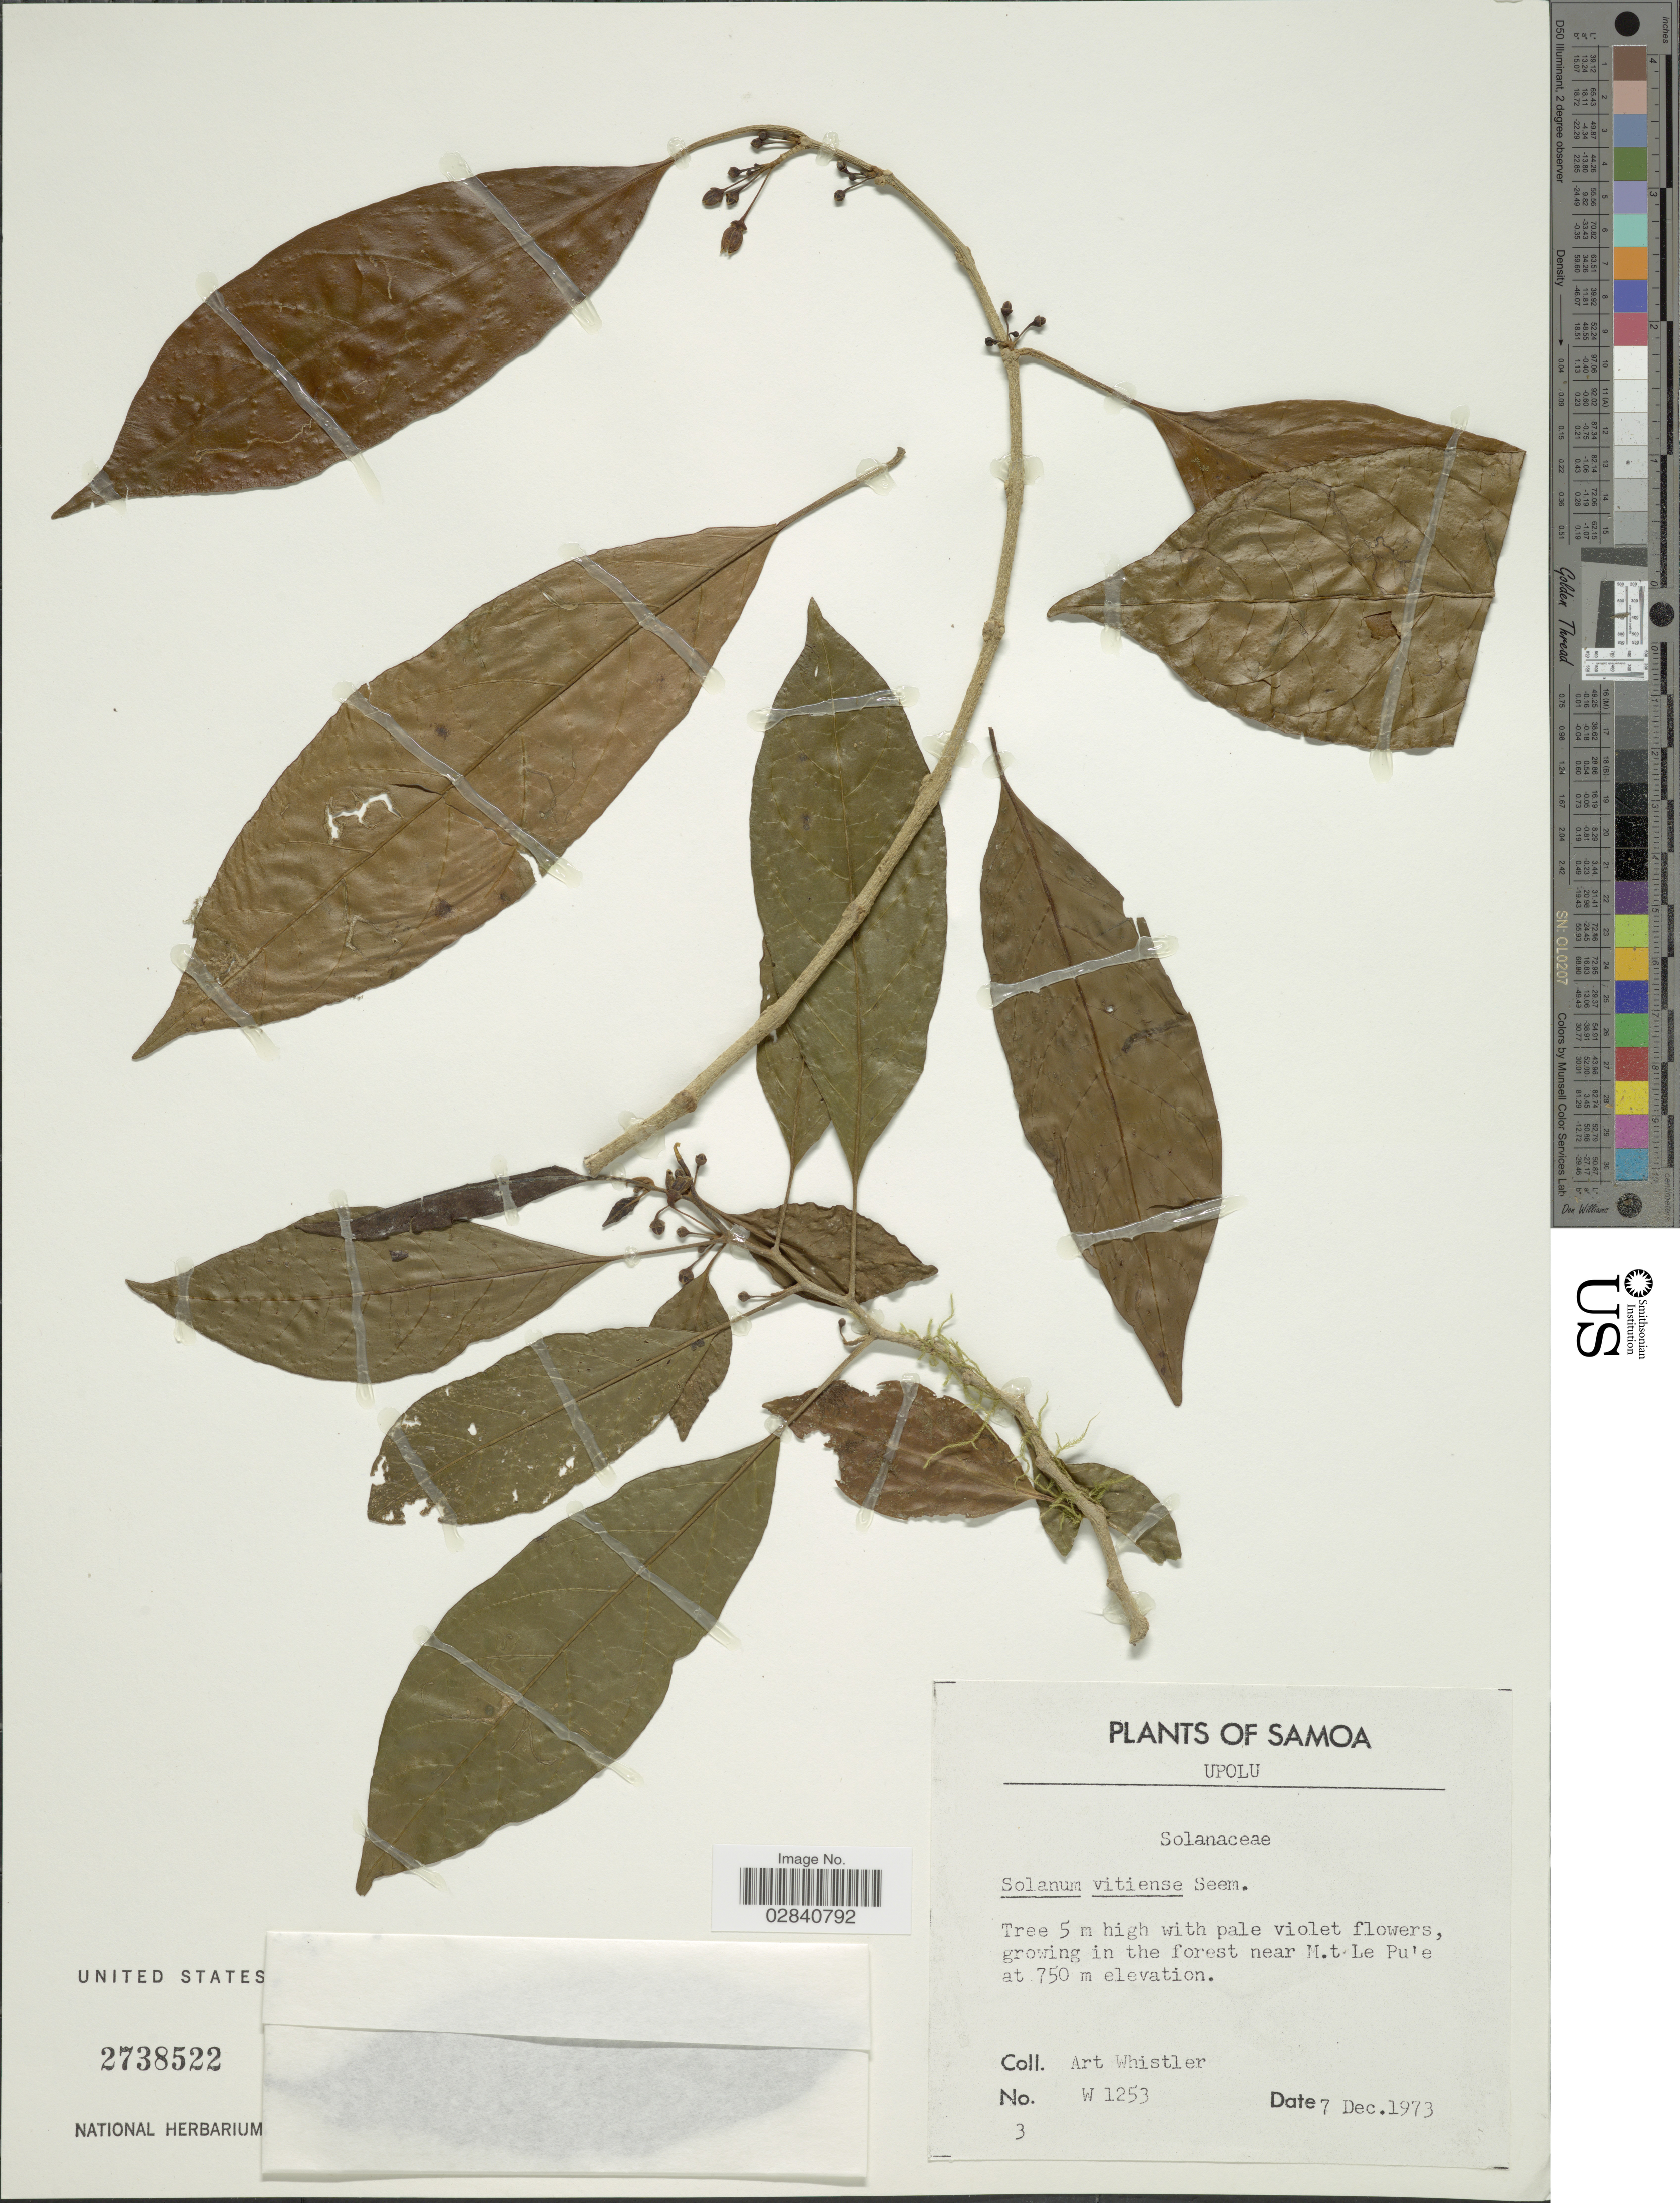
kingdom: Plantae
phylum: Tracheophyta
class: Magnoliopsida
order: Solanales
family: Solanaceae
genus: Lycianthes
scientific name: Lycianthes vitiensis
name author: (Seem.) A.R. Bean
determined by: Knapp, S. D.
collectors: A. Whistler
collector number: W1253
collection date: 1973-12-07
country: Samoa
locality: Samoa. Upolu. Growing in the forest near M.t Le Pu'e.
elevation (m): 750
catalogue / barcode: US 2738522